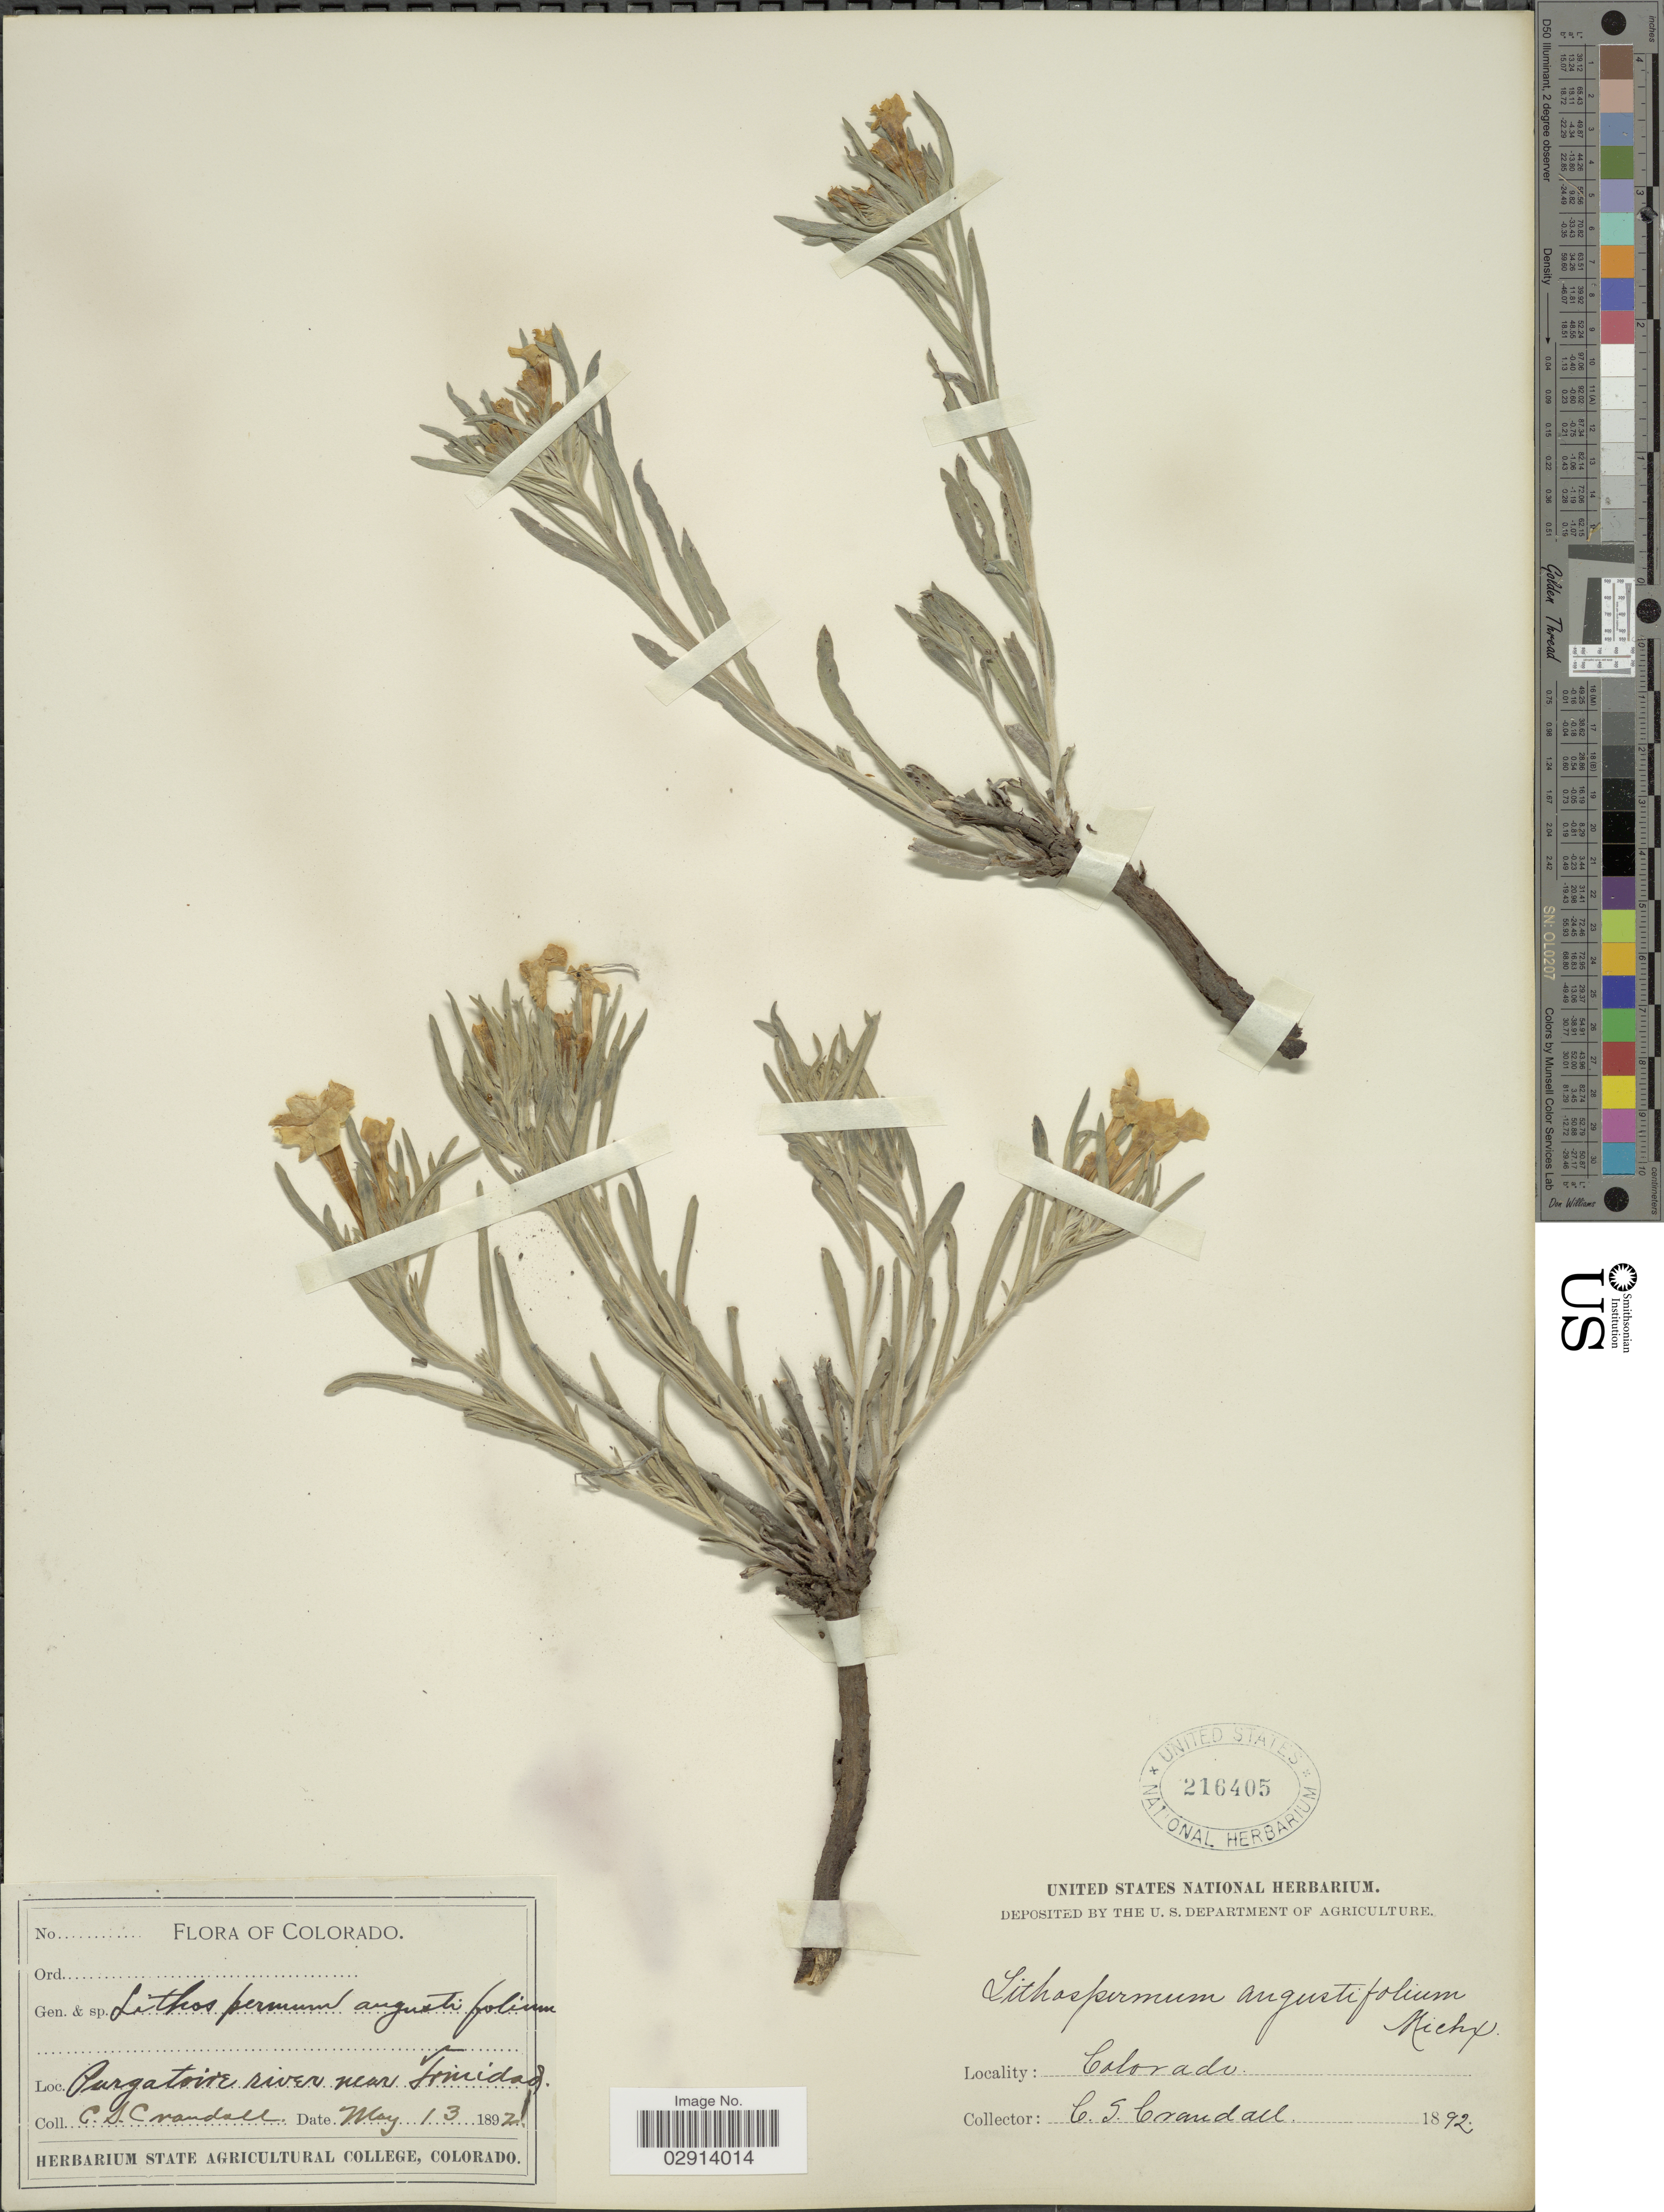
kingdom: Plantae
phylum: Tracheophyta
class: Magnoliopsida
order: Boraginales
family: Boraginaceae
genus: Lithospermum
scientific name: Lithospermum incisum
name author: Lehm.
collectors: C. Crandall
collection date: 1892-05-13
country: United States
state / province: Colorado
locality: Purgatoire river near Trinidad.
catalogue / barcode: US 216405